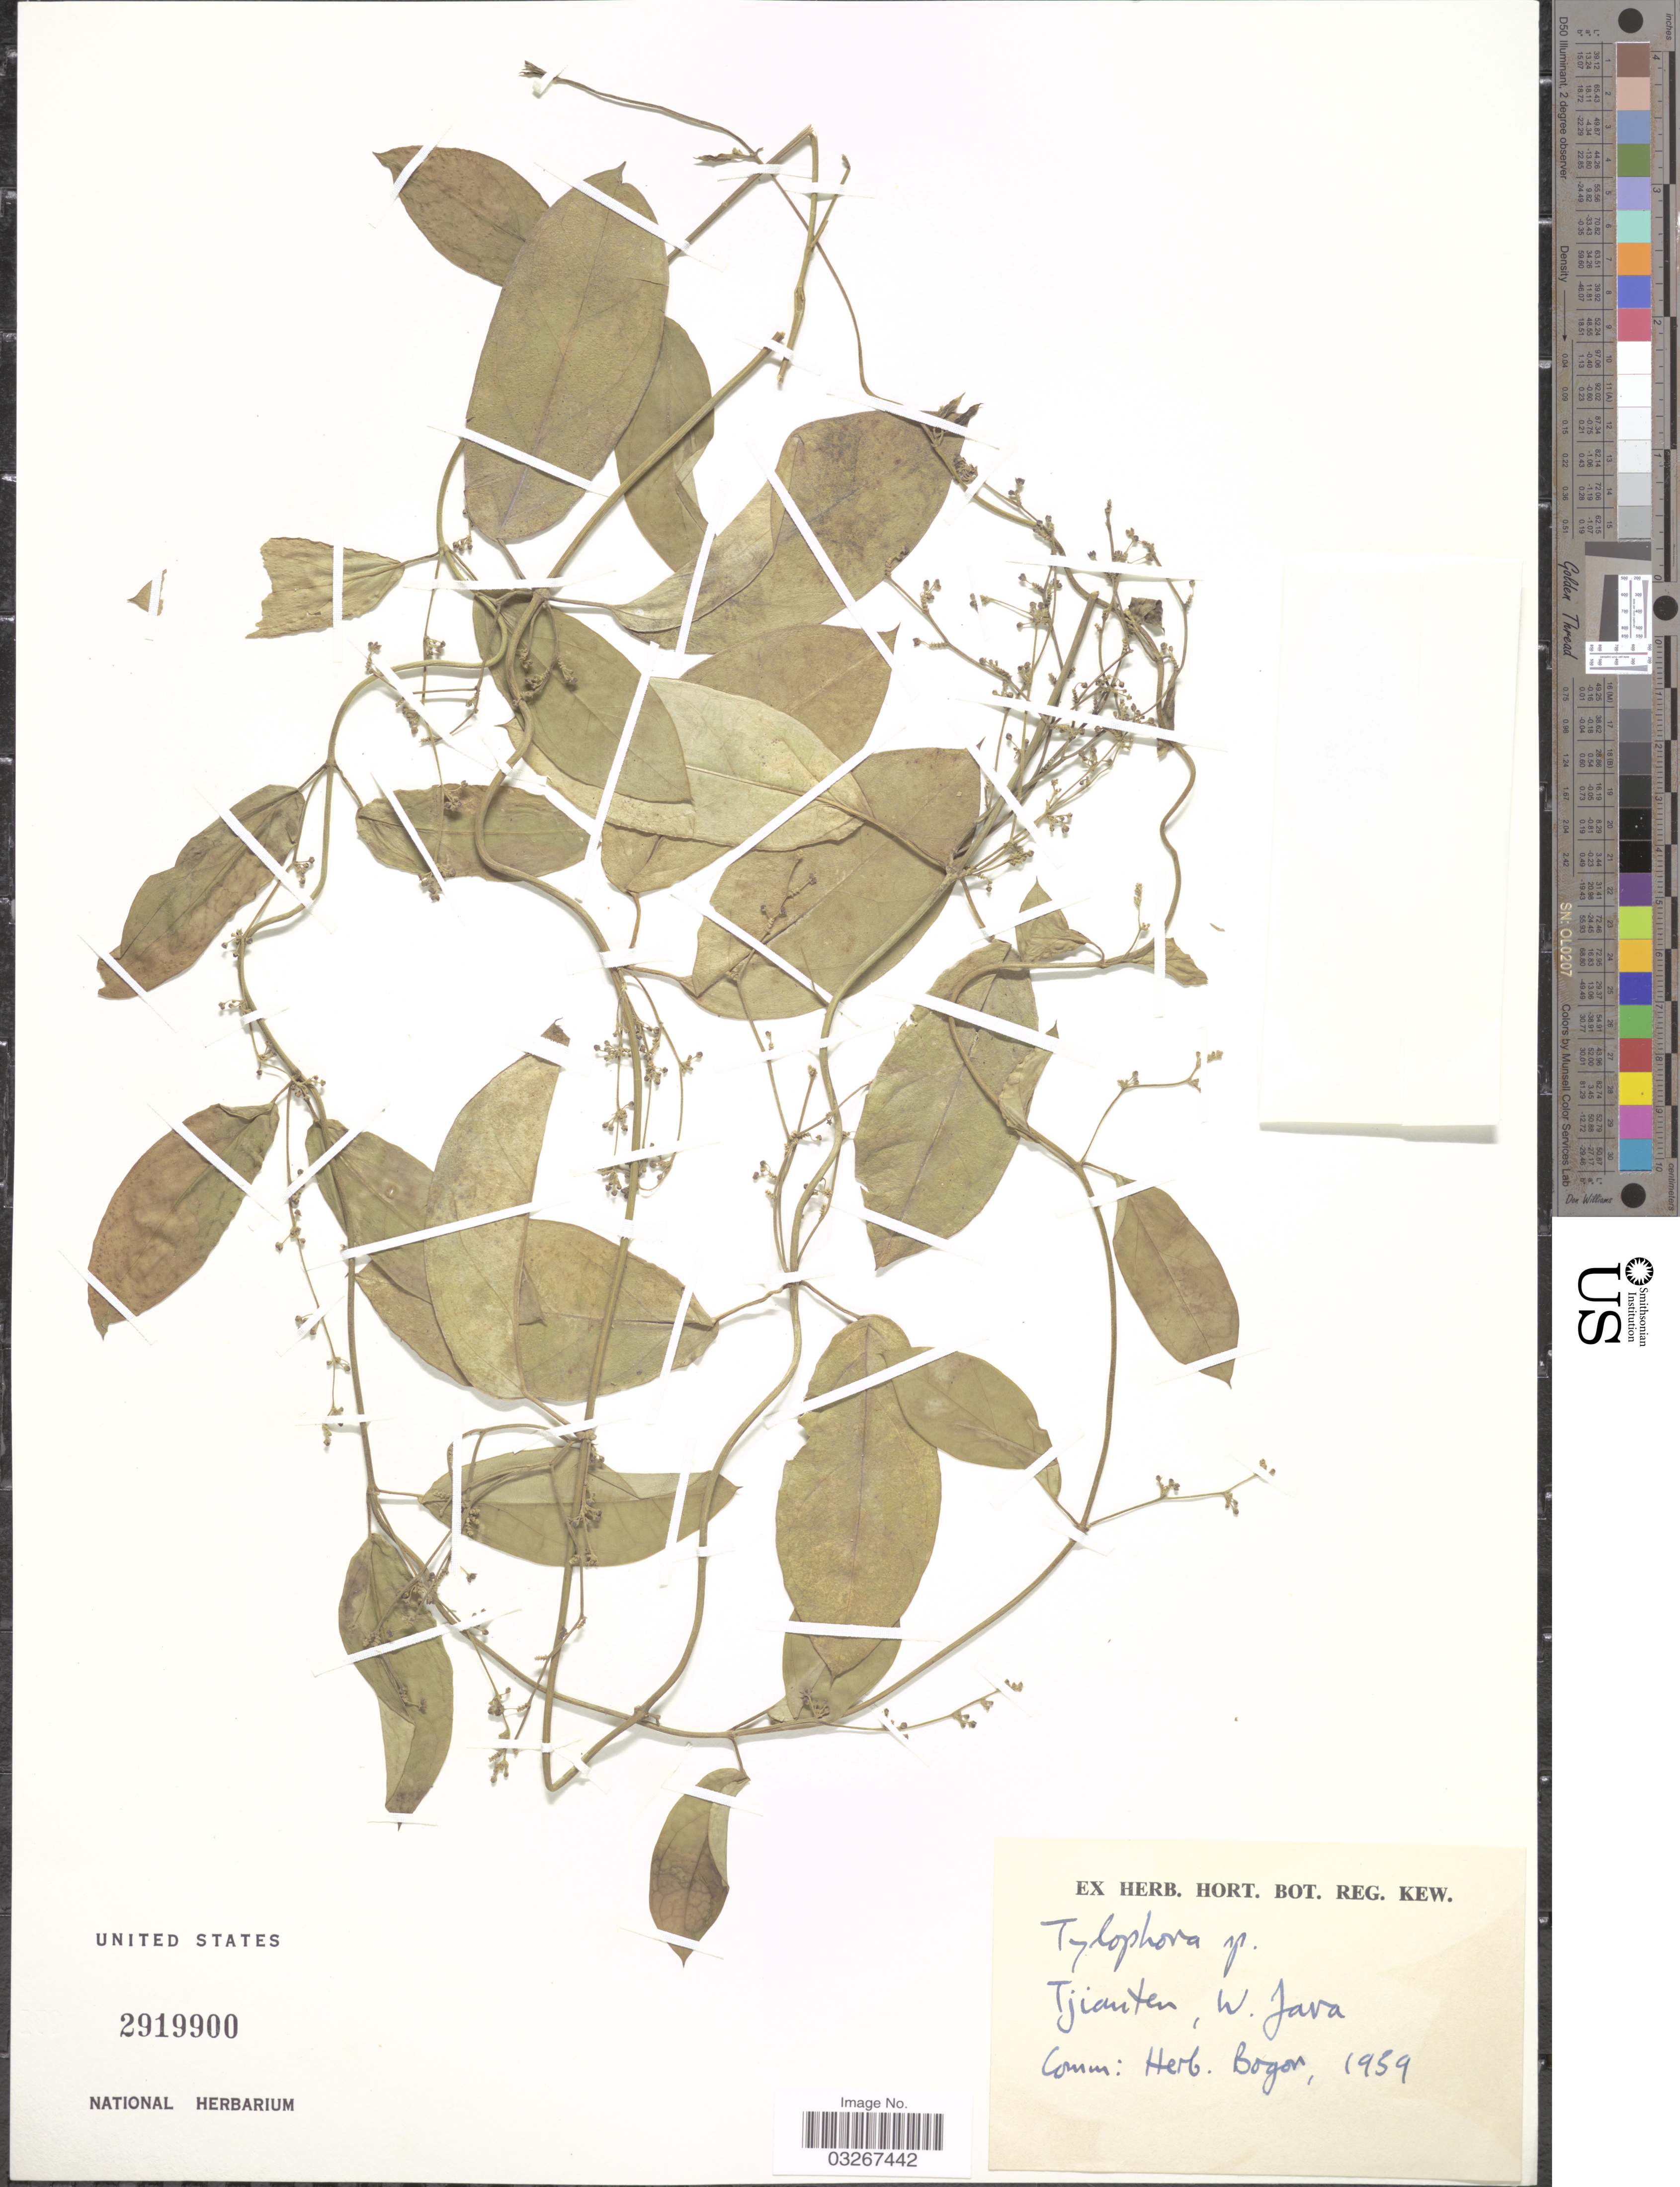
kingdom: Plantae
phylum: Tracheophyta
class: Magnoliopsida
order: Gentianales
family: Apocynaceae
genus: Tylophora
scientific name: Tylophora sp.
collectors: Ex herb. Hort. Bot. Reg. Kew.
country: Indonesia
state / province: Java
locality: Tjianten, W. Java.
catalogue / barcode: US 2919900